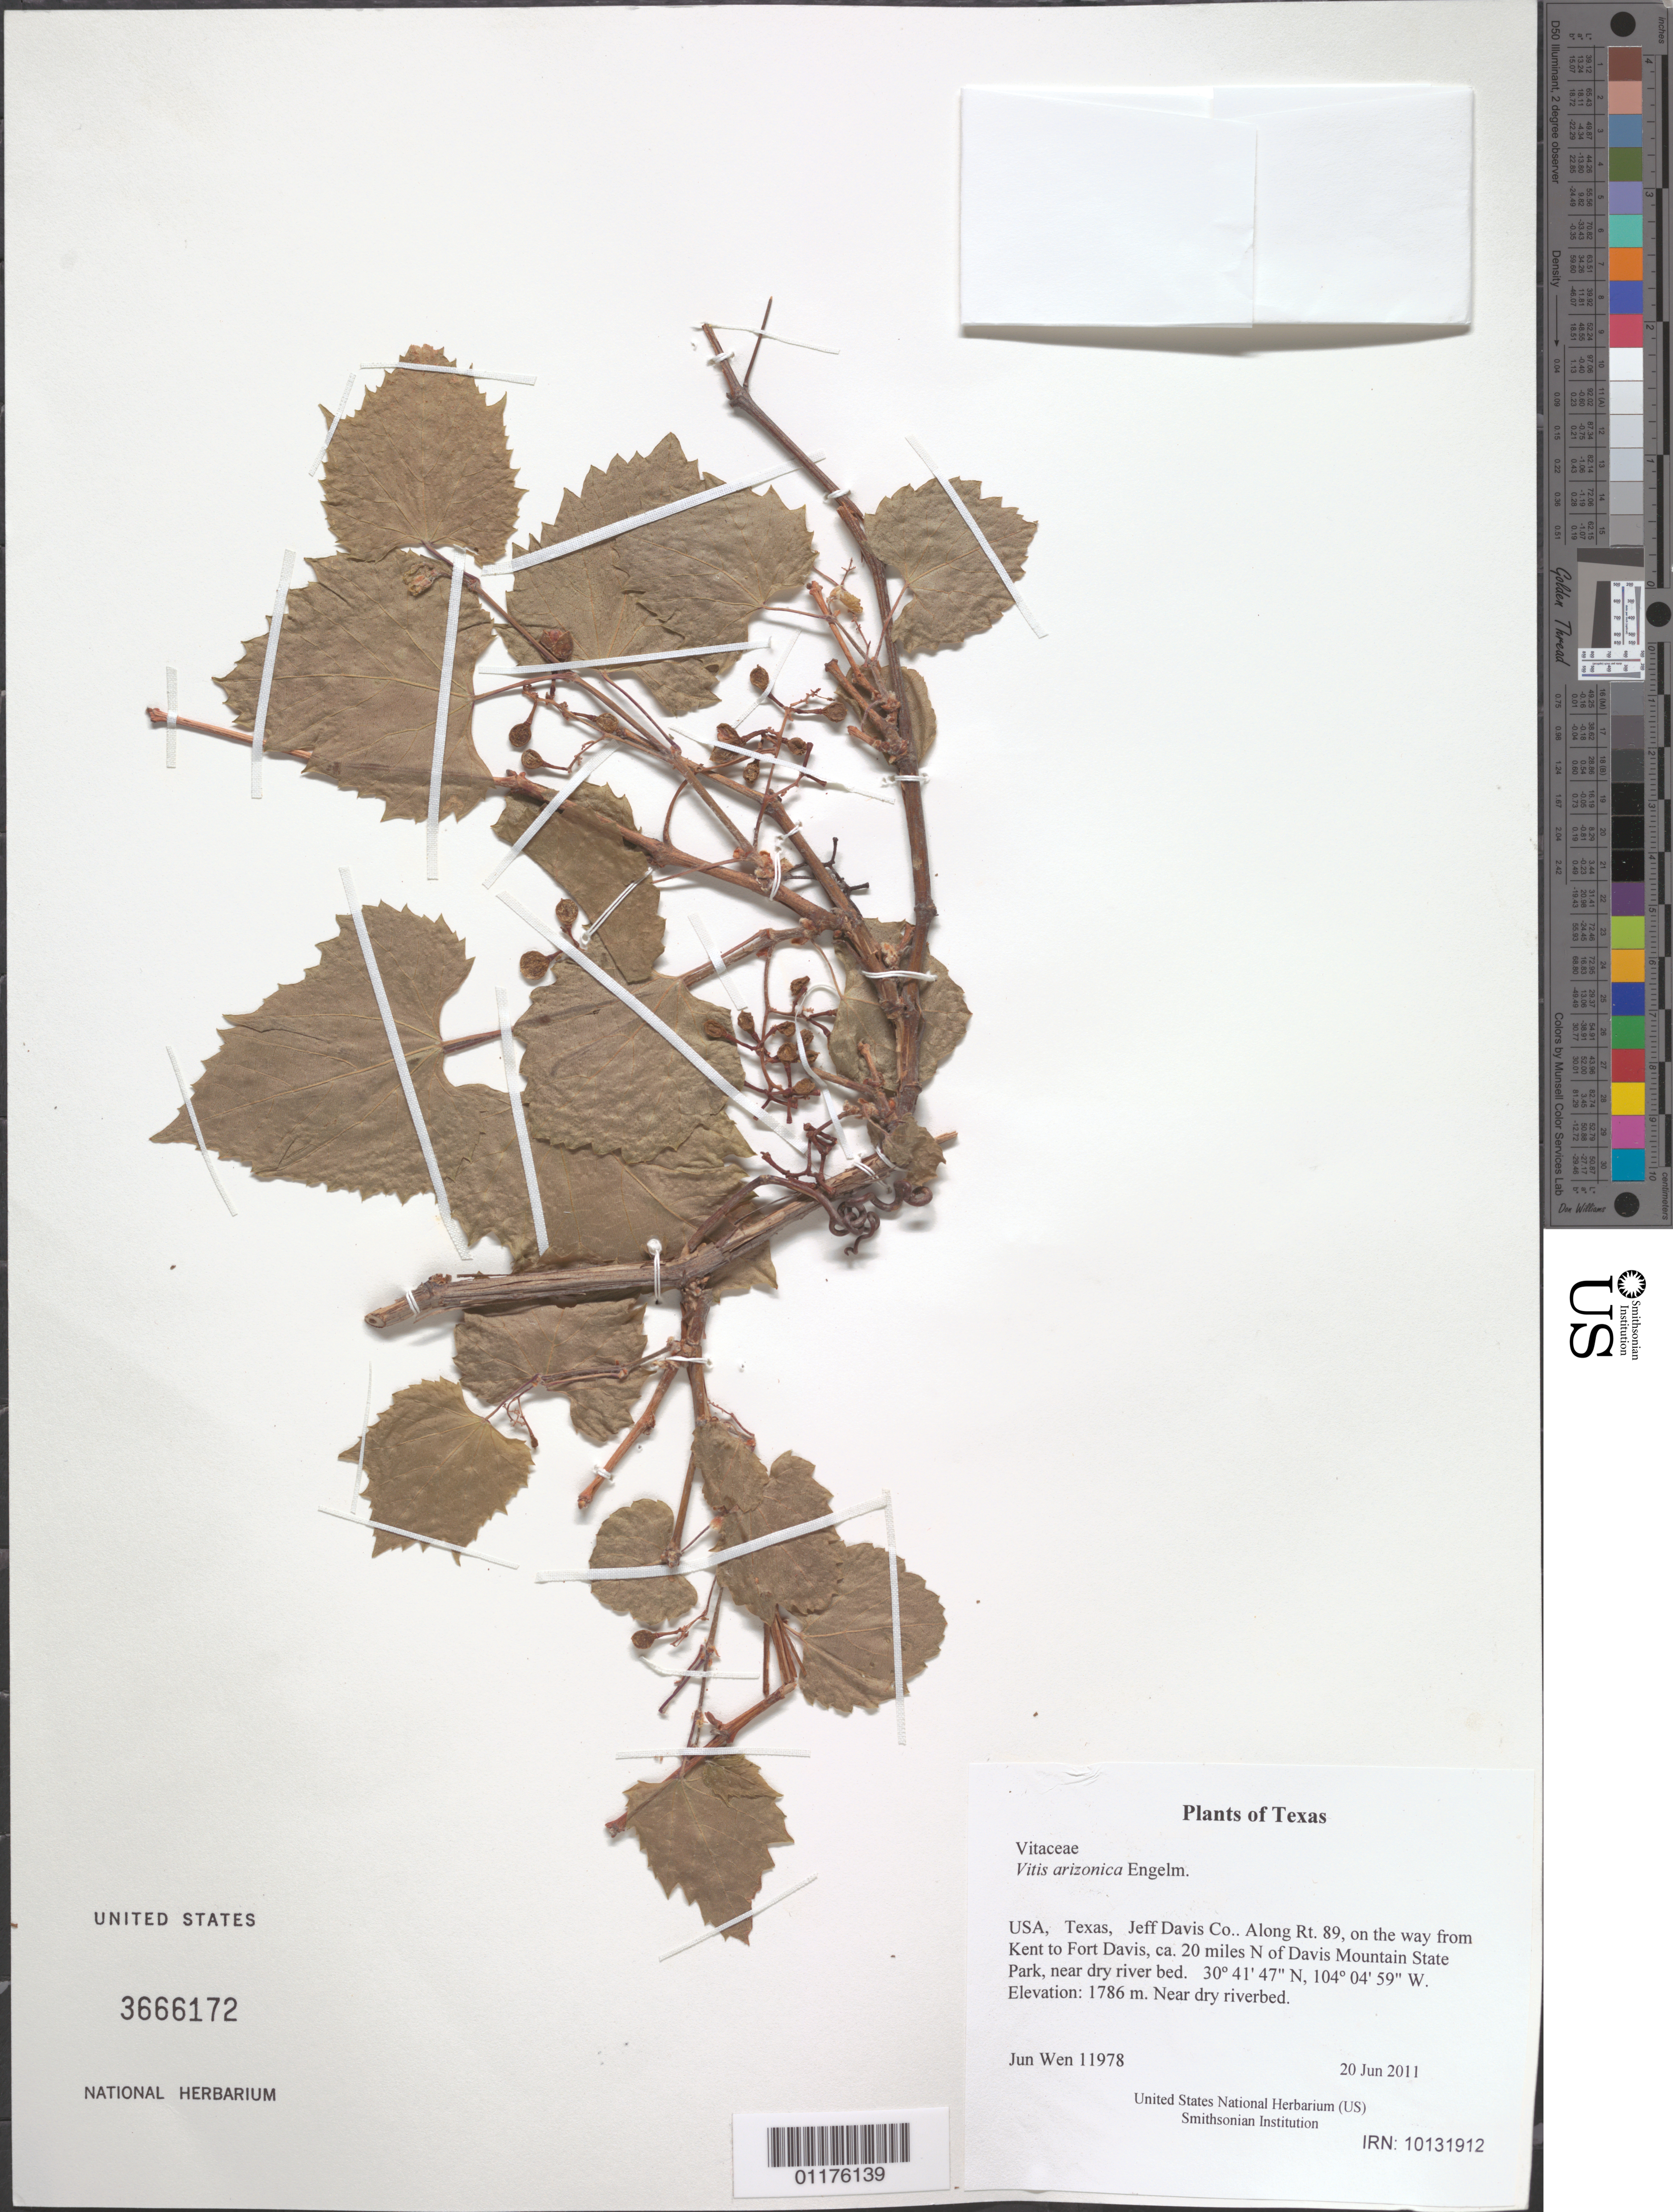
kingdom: Plantae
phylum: Tracheophyta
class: Magnoliopsida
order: Vitales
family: Vitaceae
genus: Vitis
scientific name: Vitis arizonica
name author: Engelm.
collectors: J. Wen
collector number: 11978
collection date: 2011-06-20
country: United States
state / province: Texas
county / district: Jeff Davis Co.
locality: Along Rt. 89, on the way from Kent to Fort Davis, ca. 20 miles N of Davis Mountain State Park, near dry river bed.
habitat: Near dry riverbed.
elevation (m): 1786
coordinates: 30 41.787 N, 104 04.988 W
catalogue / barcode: US 3666172